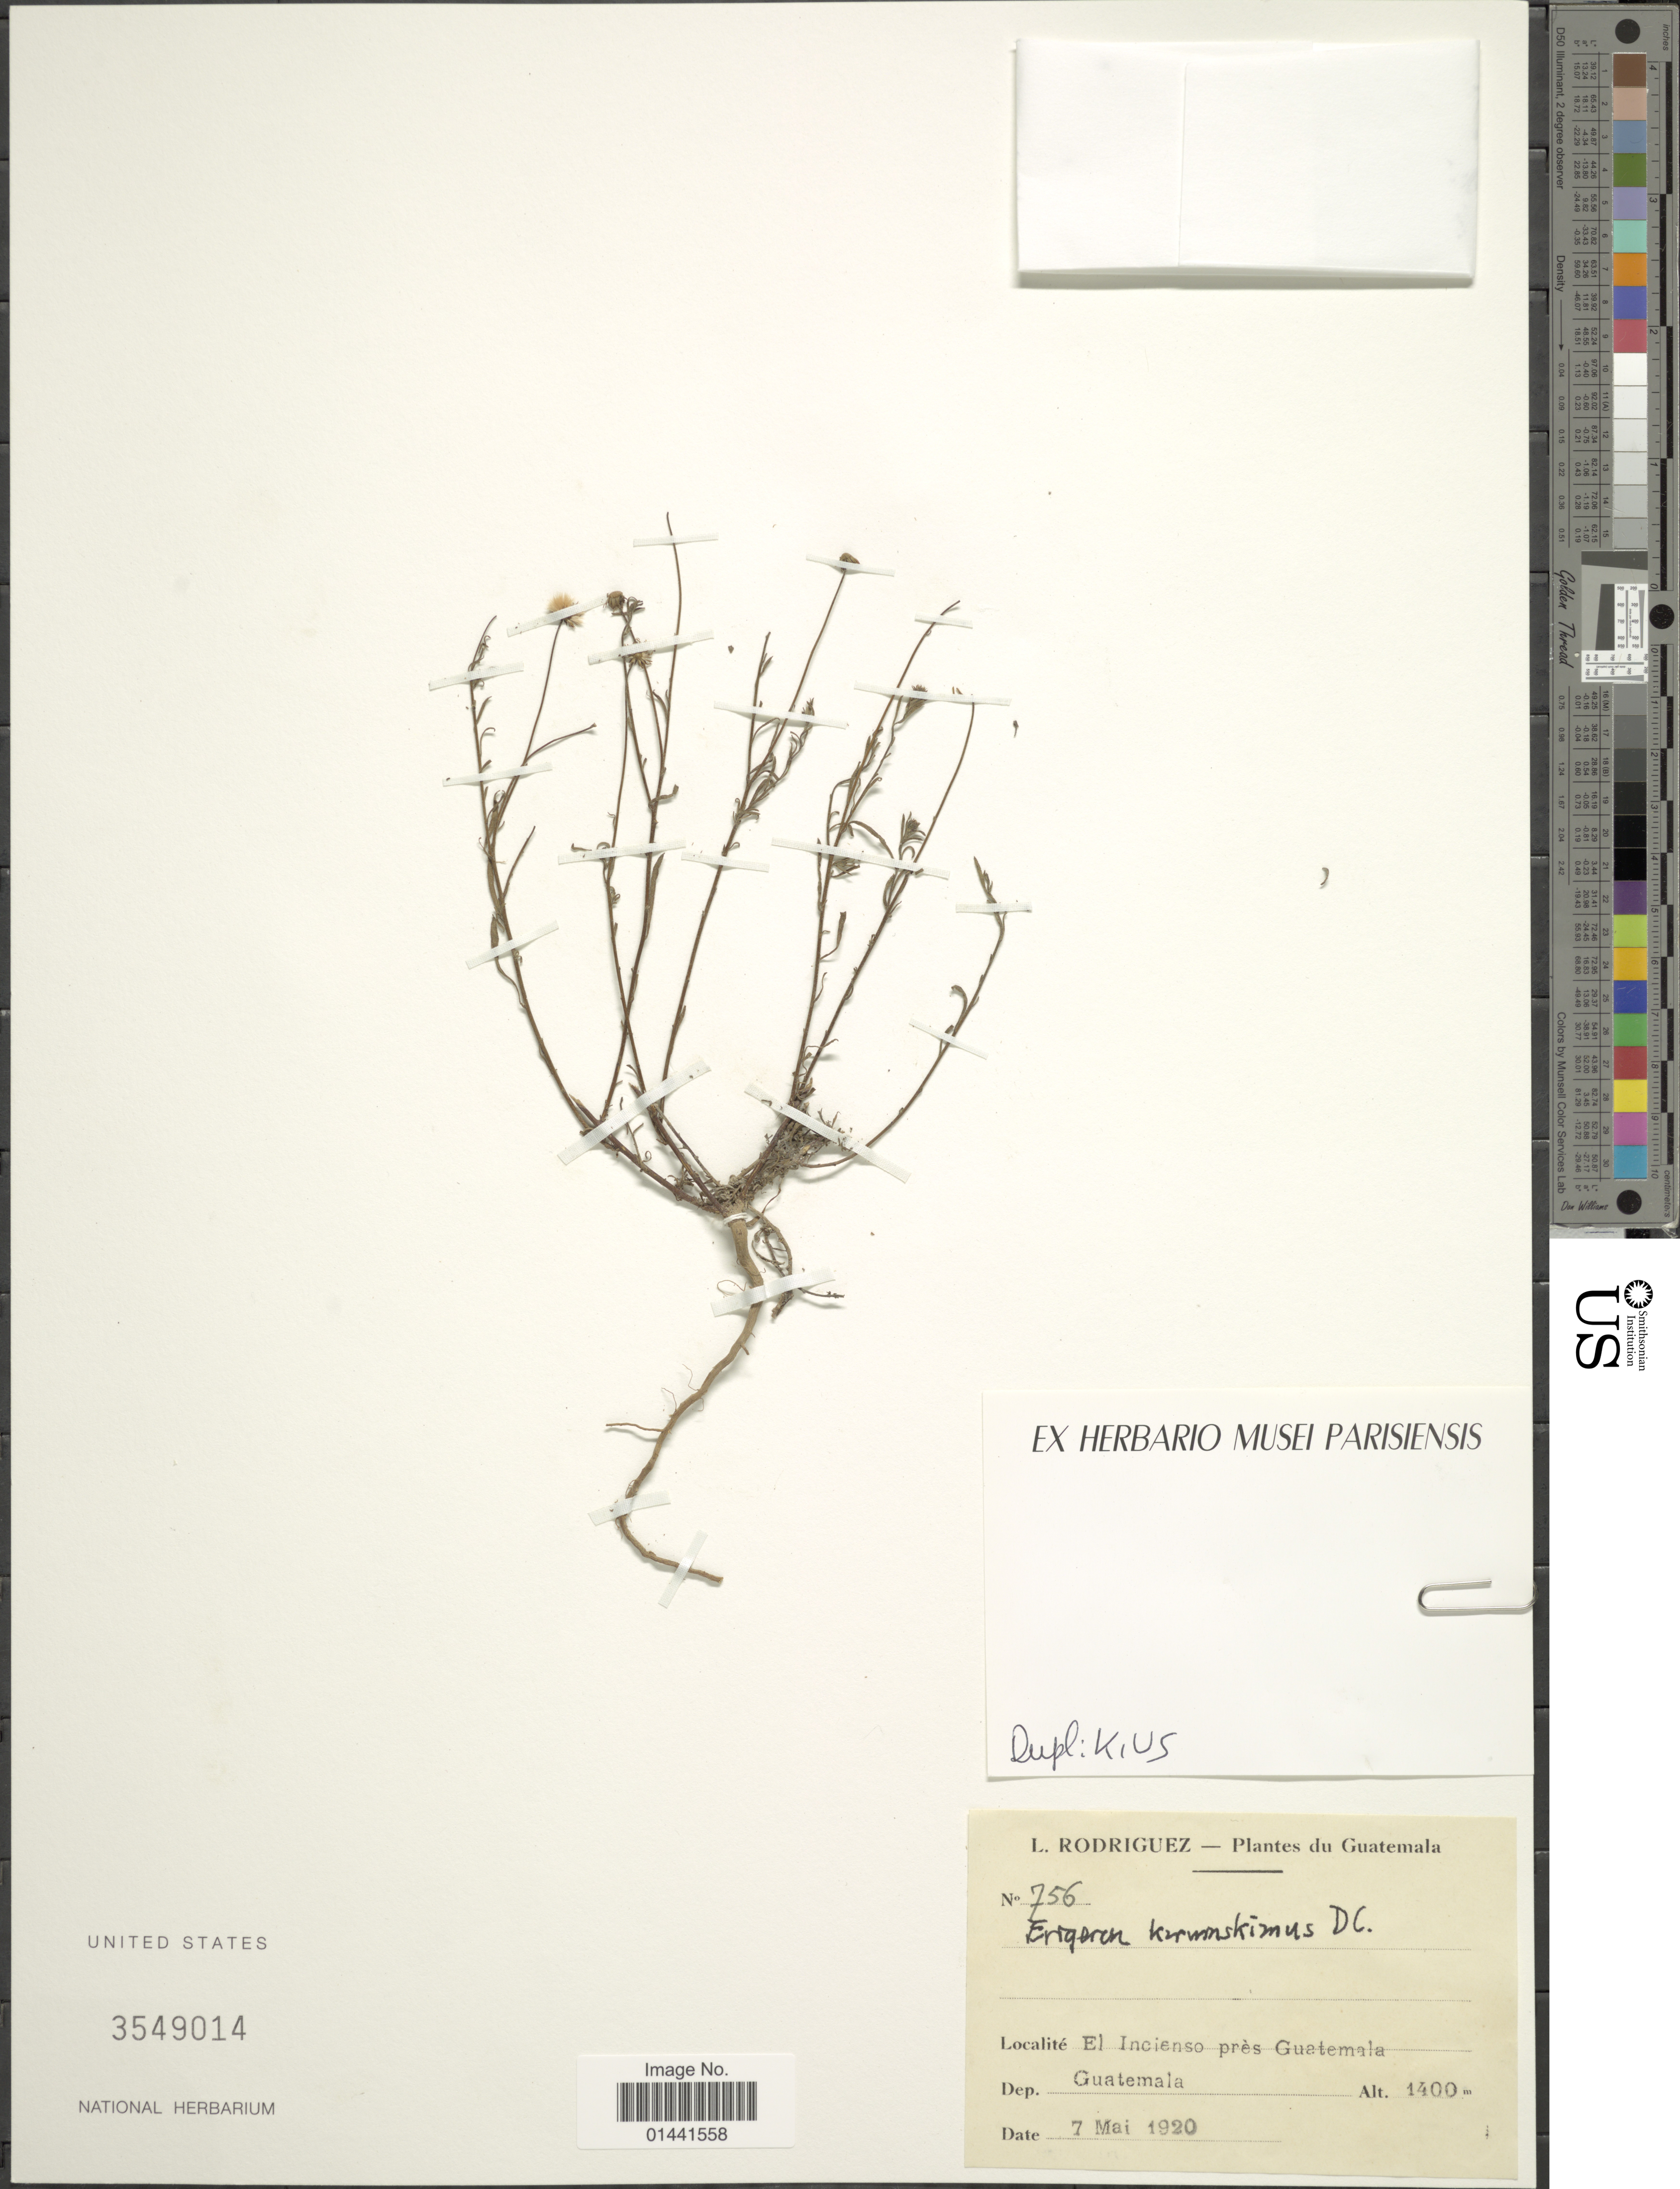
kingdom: Plantae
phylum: Tracheophyta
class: Magnoliopsida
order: Asterales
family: Asteraceae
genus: Erigeron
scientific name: Erigeron karvinskianus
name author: DC.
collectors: L. Rodriguez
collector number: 756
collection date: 1920-05-07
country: Guatemala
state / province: Guatemala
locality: El Incienso prés Guatemala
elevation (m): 1400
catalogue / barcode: US 3549014